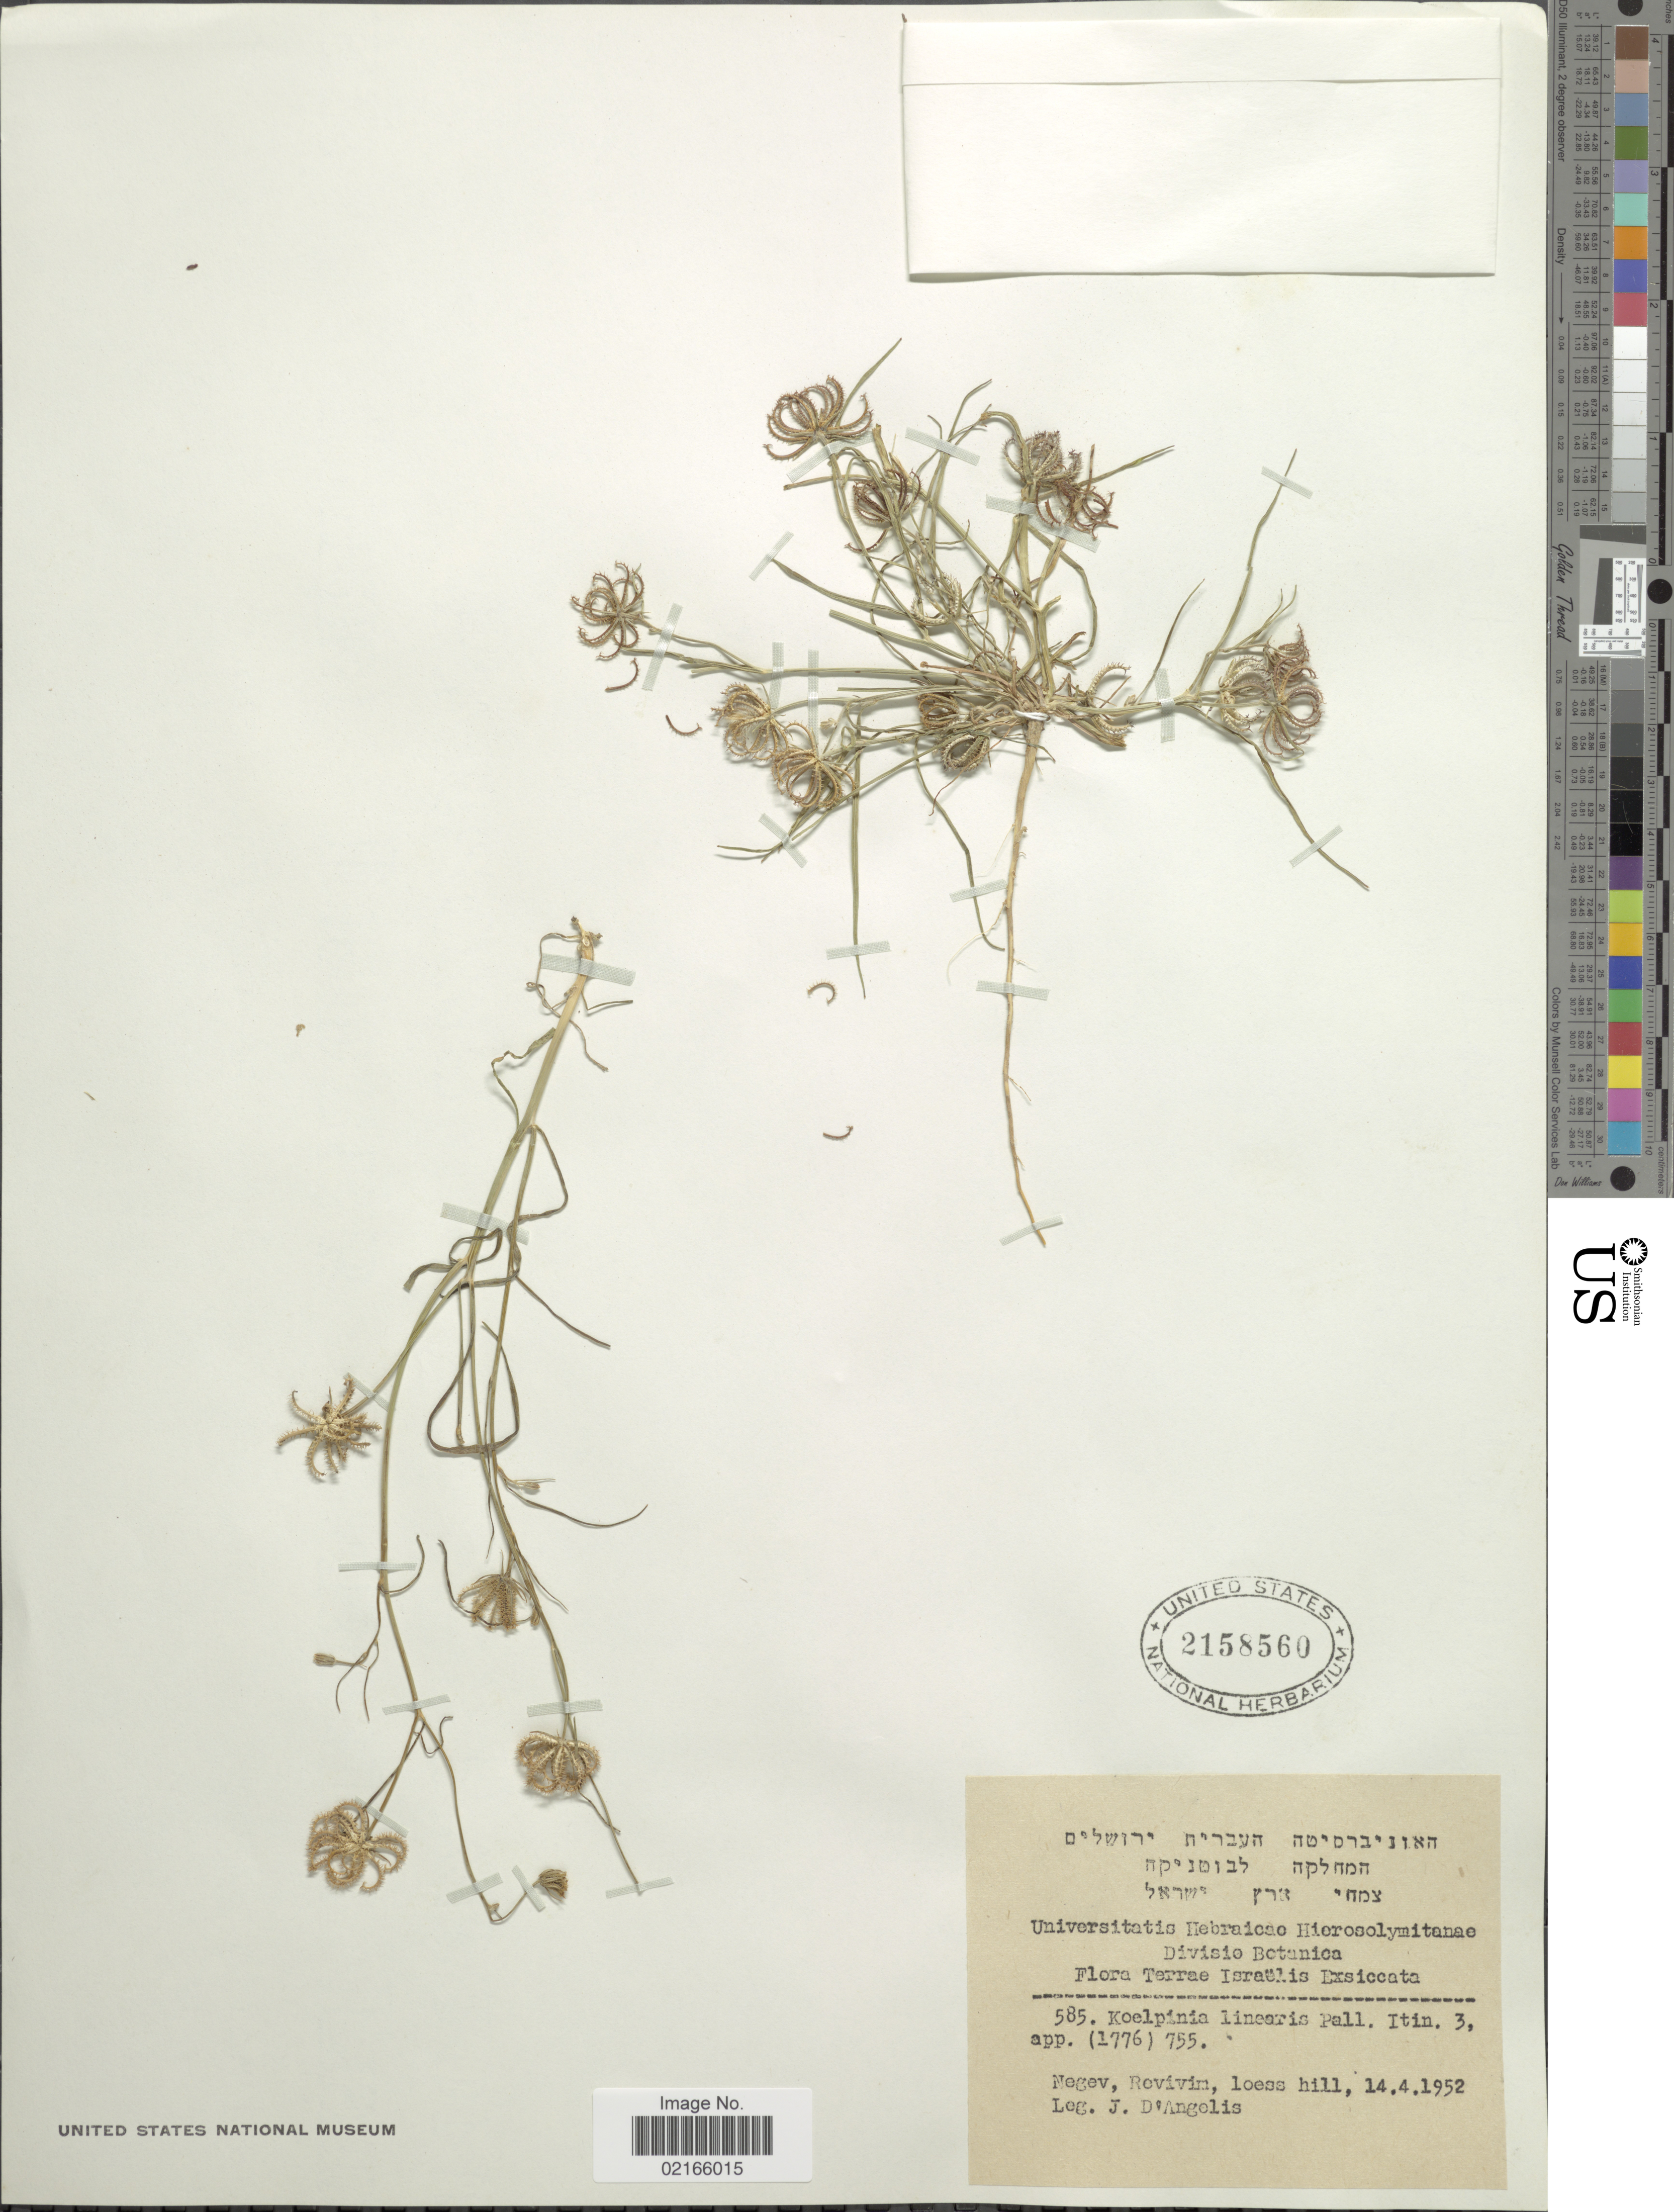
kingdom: Plantae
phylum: Tracheophyta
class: Magnoliopsida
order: Asterales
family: Asteraceae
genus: Koelpinia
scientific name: Koelpinia linearis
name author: Pall.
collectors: J. D'angelis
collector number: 585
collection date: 1952-04-14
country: Israel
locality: Terrae Israël Exsiccata, Negev, Revivim, loess hill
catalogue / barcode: US 2158560